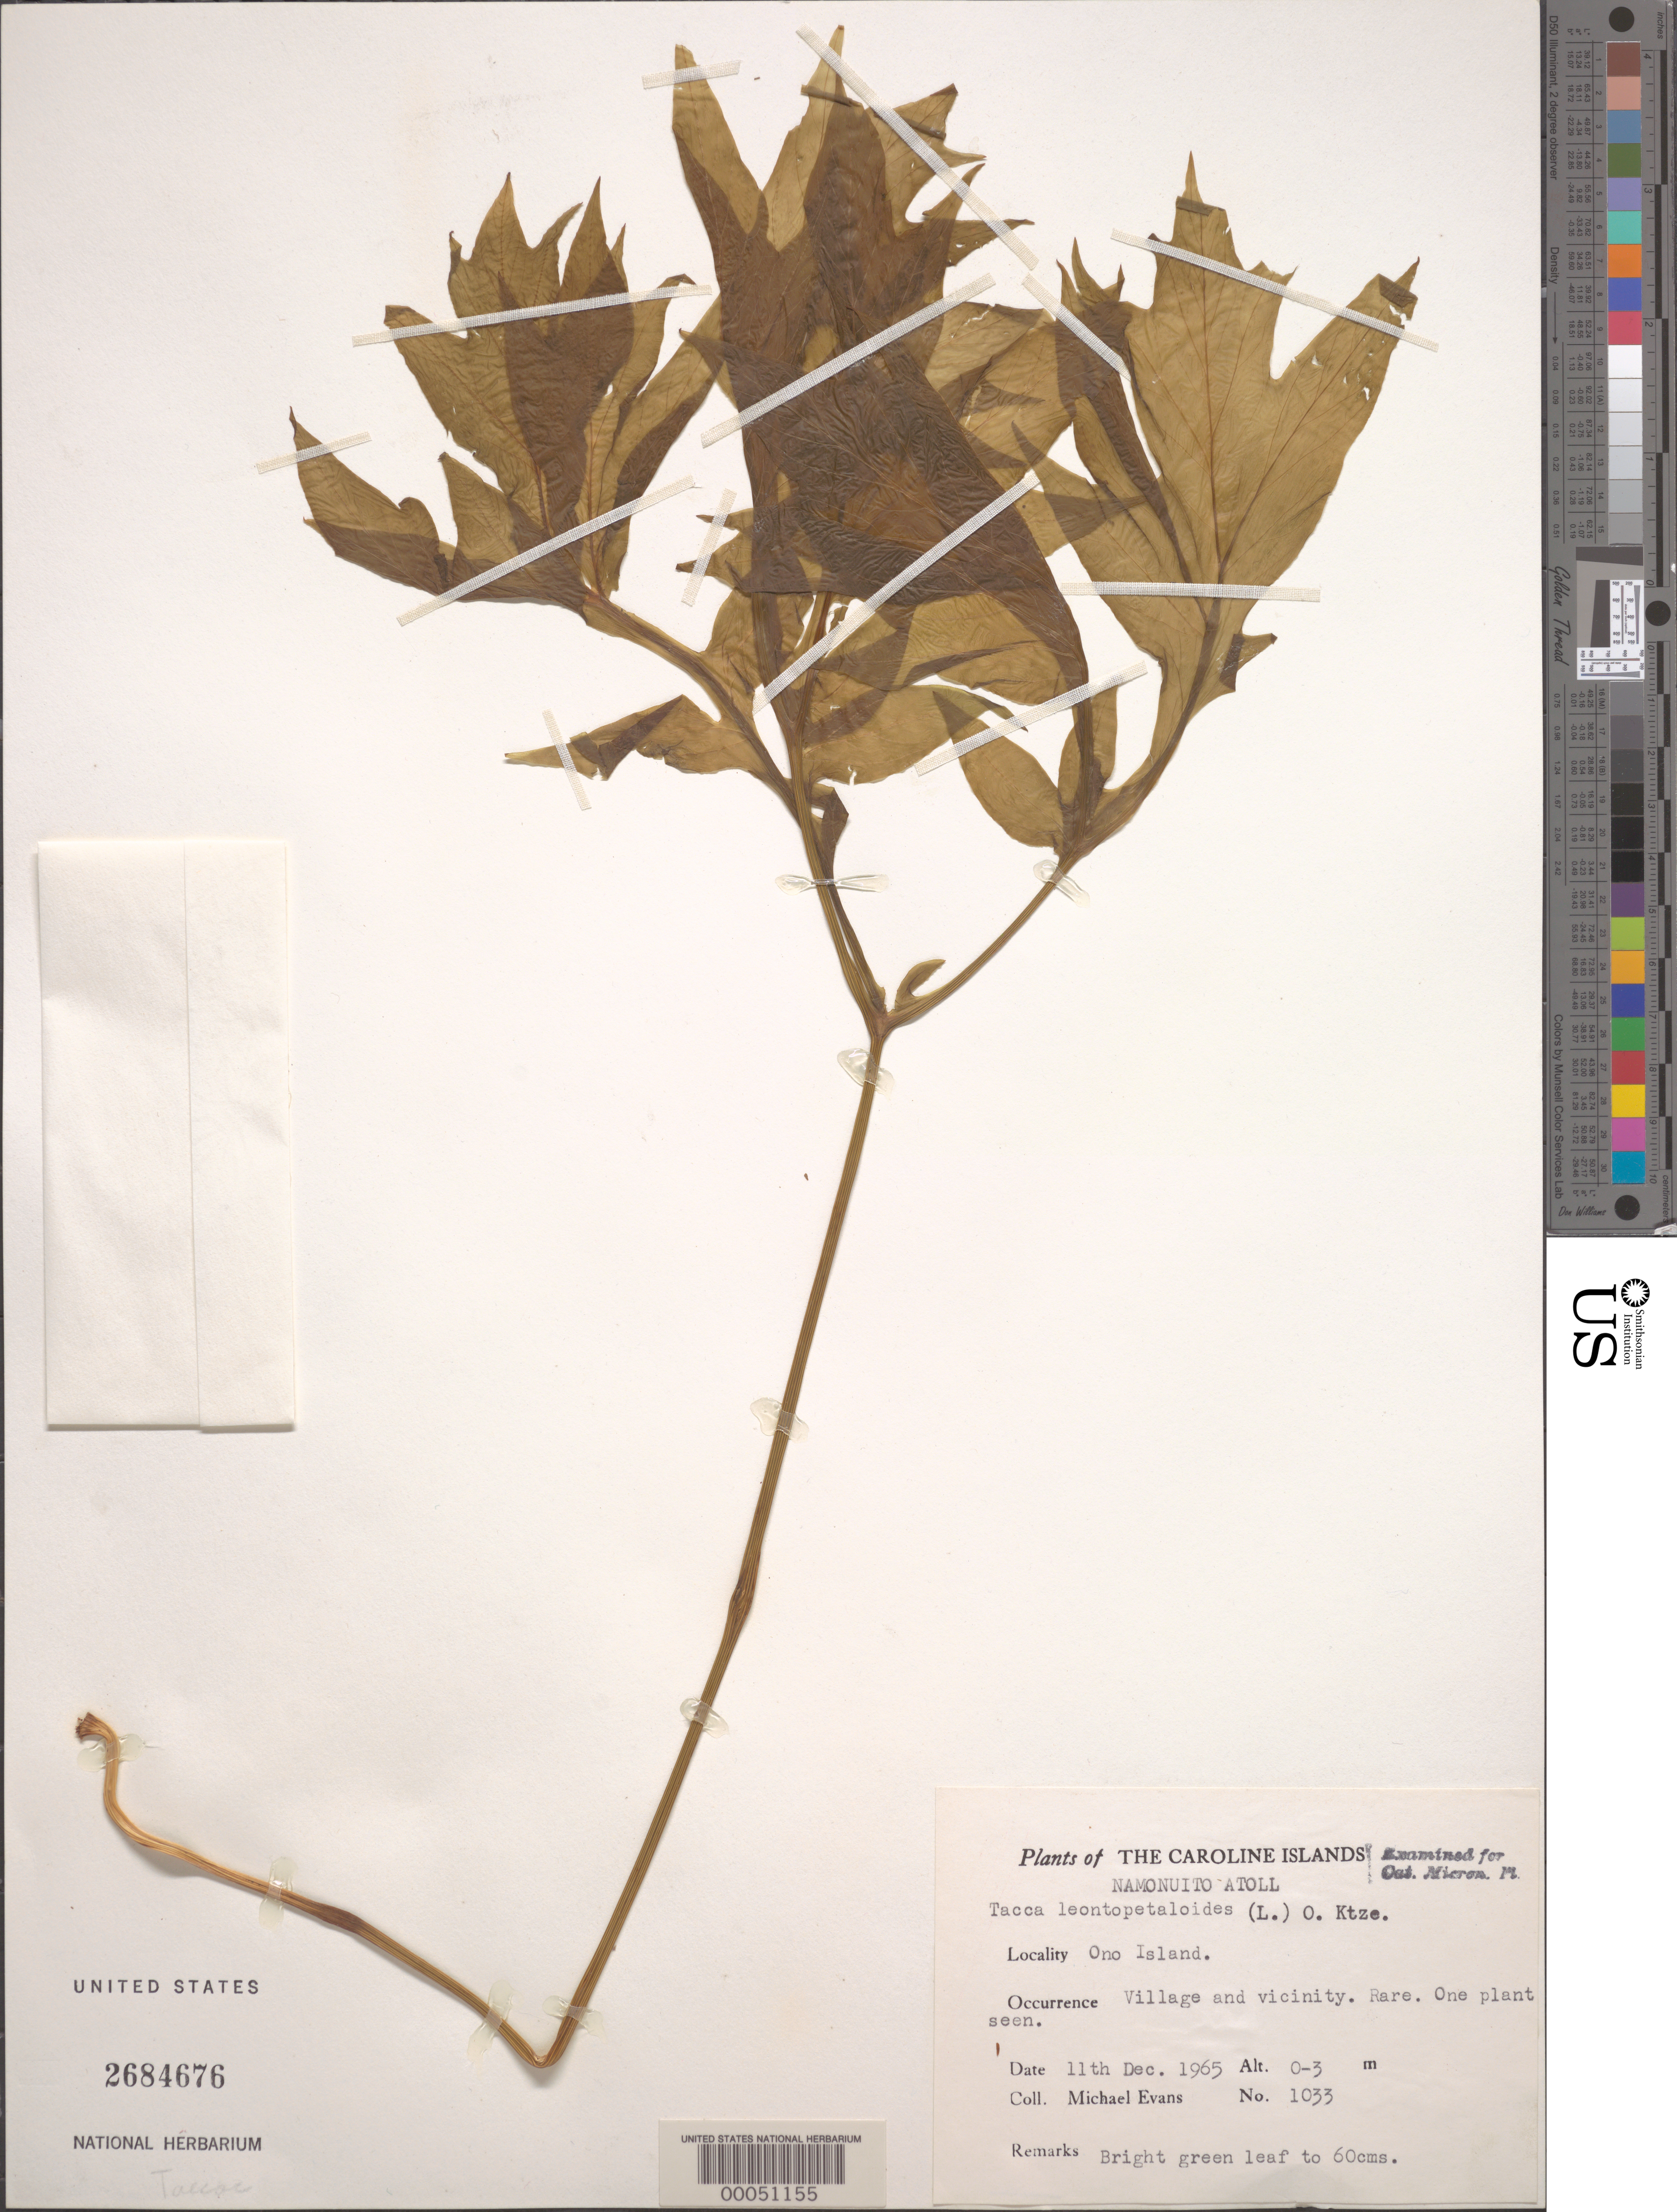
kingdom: Plantae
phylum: Tracheophyta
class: Liliopsida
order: Dioscoreales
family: Dioscoreaceae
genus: Tacca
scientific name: Tacca leontopetaloides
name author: (L.) Kuntze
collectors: M. Evans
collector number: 1033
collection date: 1965-12-11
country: Micronesia, Federated States of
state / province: Truk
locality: The Caroline Islands. Namonuito Atoll. Ono Island. Village and vicinity.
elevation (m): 0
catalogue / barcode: US 2684676